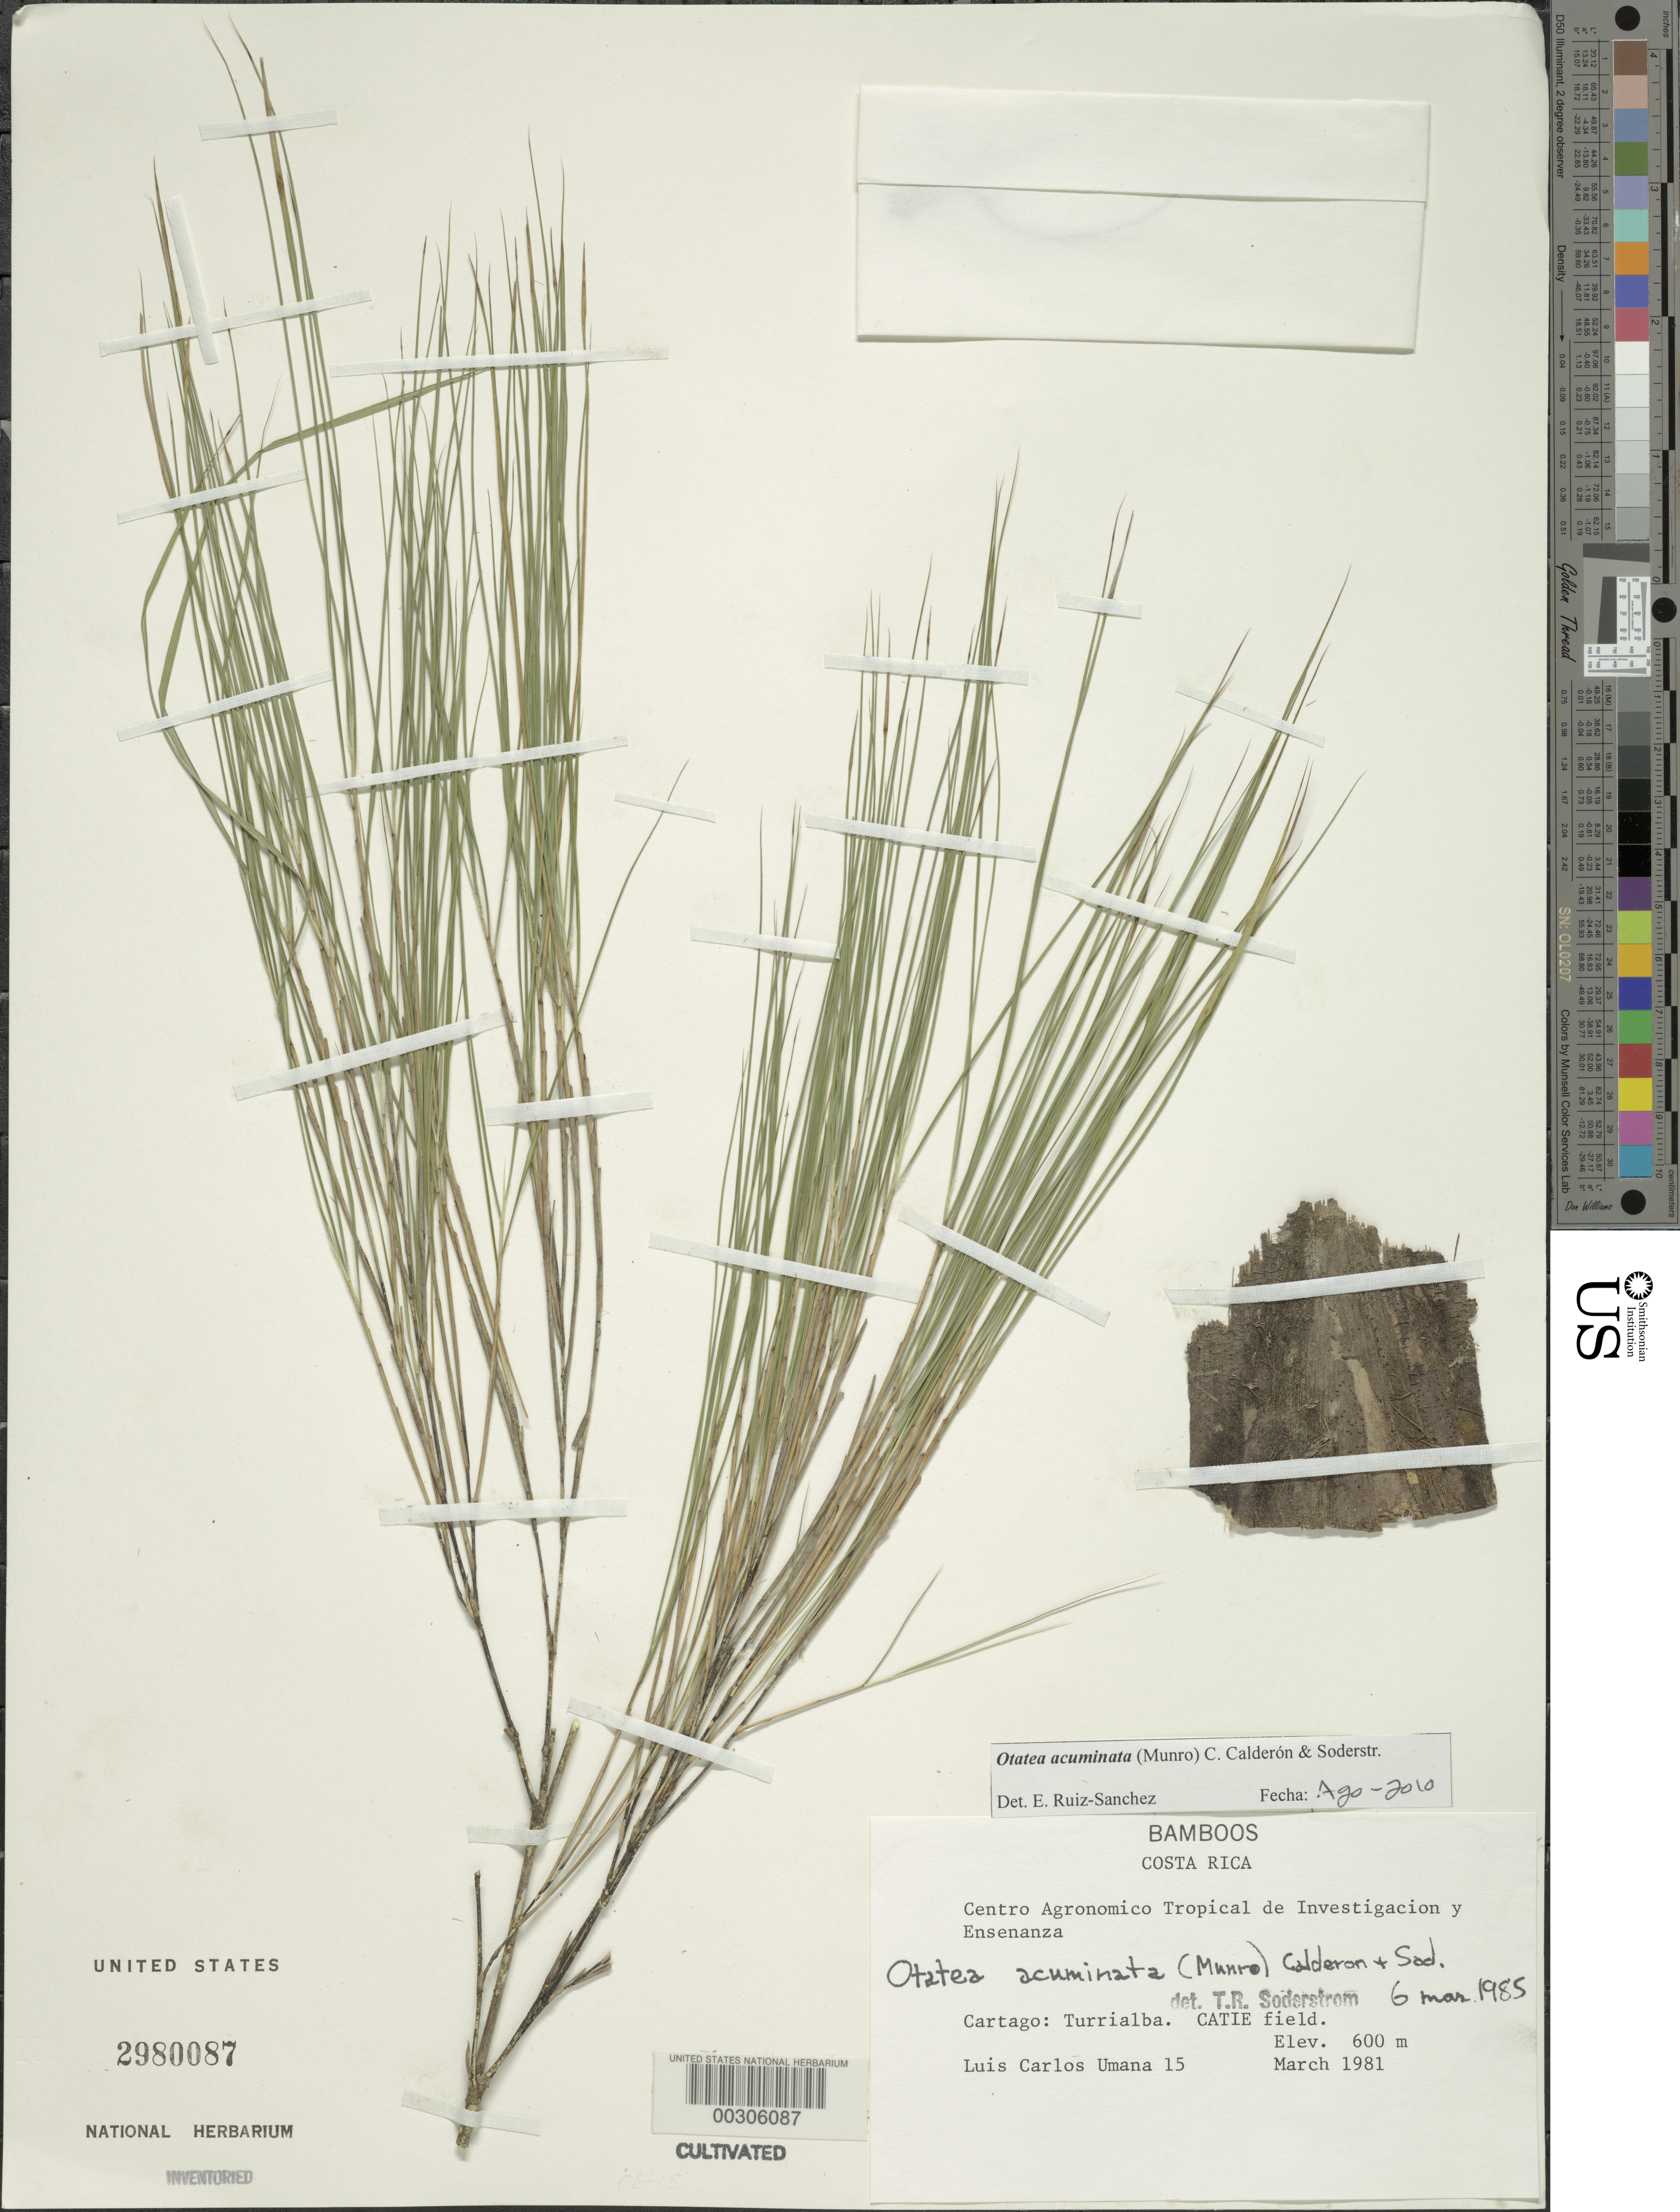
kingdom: Plantae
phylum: Tracheophyta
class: Liliopsida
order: Poales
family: Poaceae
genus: Otatea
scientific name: Otatea acuminata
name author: (Munro) C. E. Calderón & Soderstr.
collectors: L. C. Umaña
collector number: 15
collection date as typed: Mar 1981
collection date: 1981-03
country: Costa Rica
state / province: Cartago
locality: Turrialba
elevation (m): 600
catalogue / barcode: US 2980087